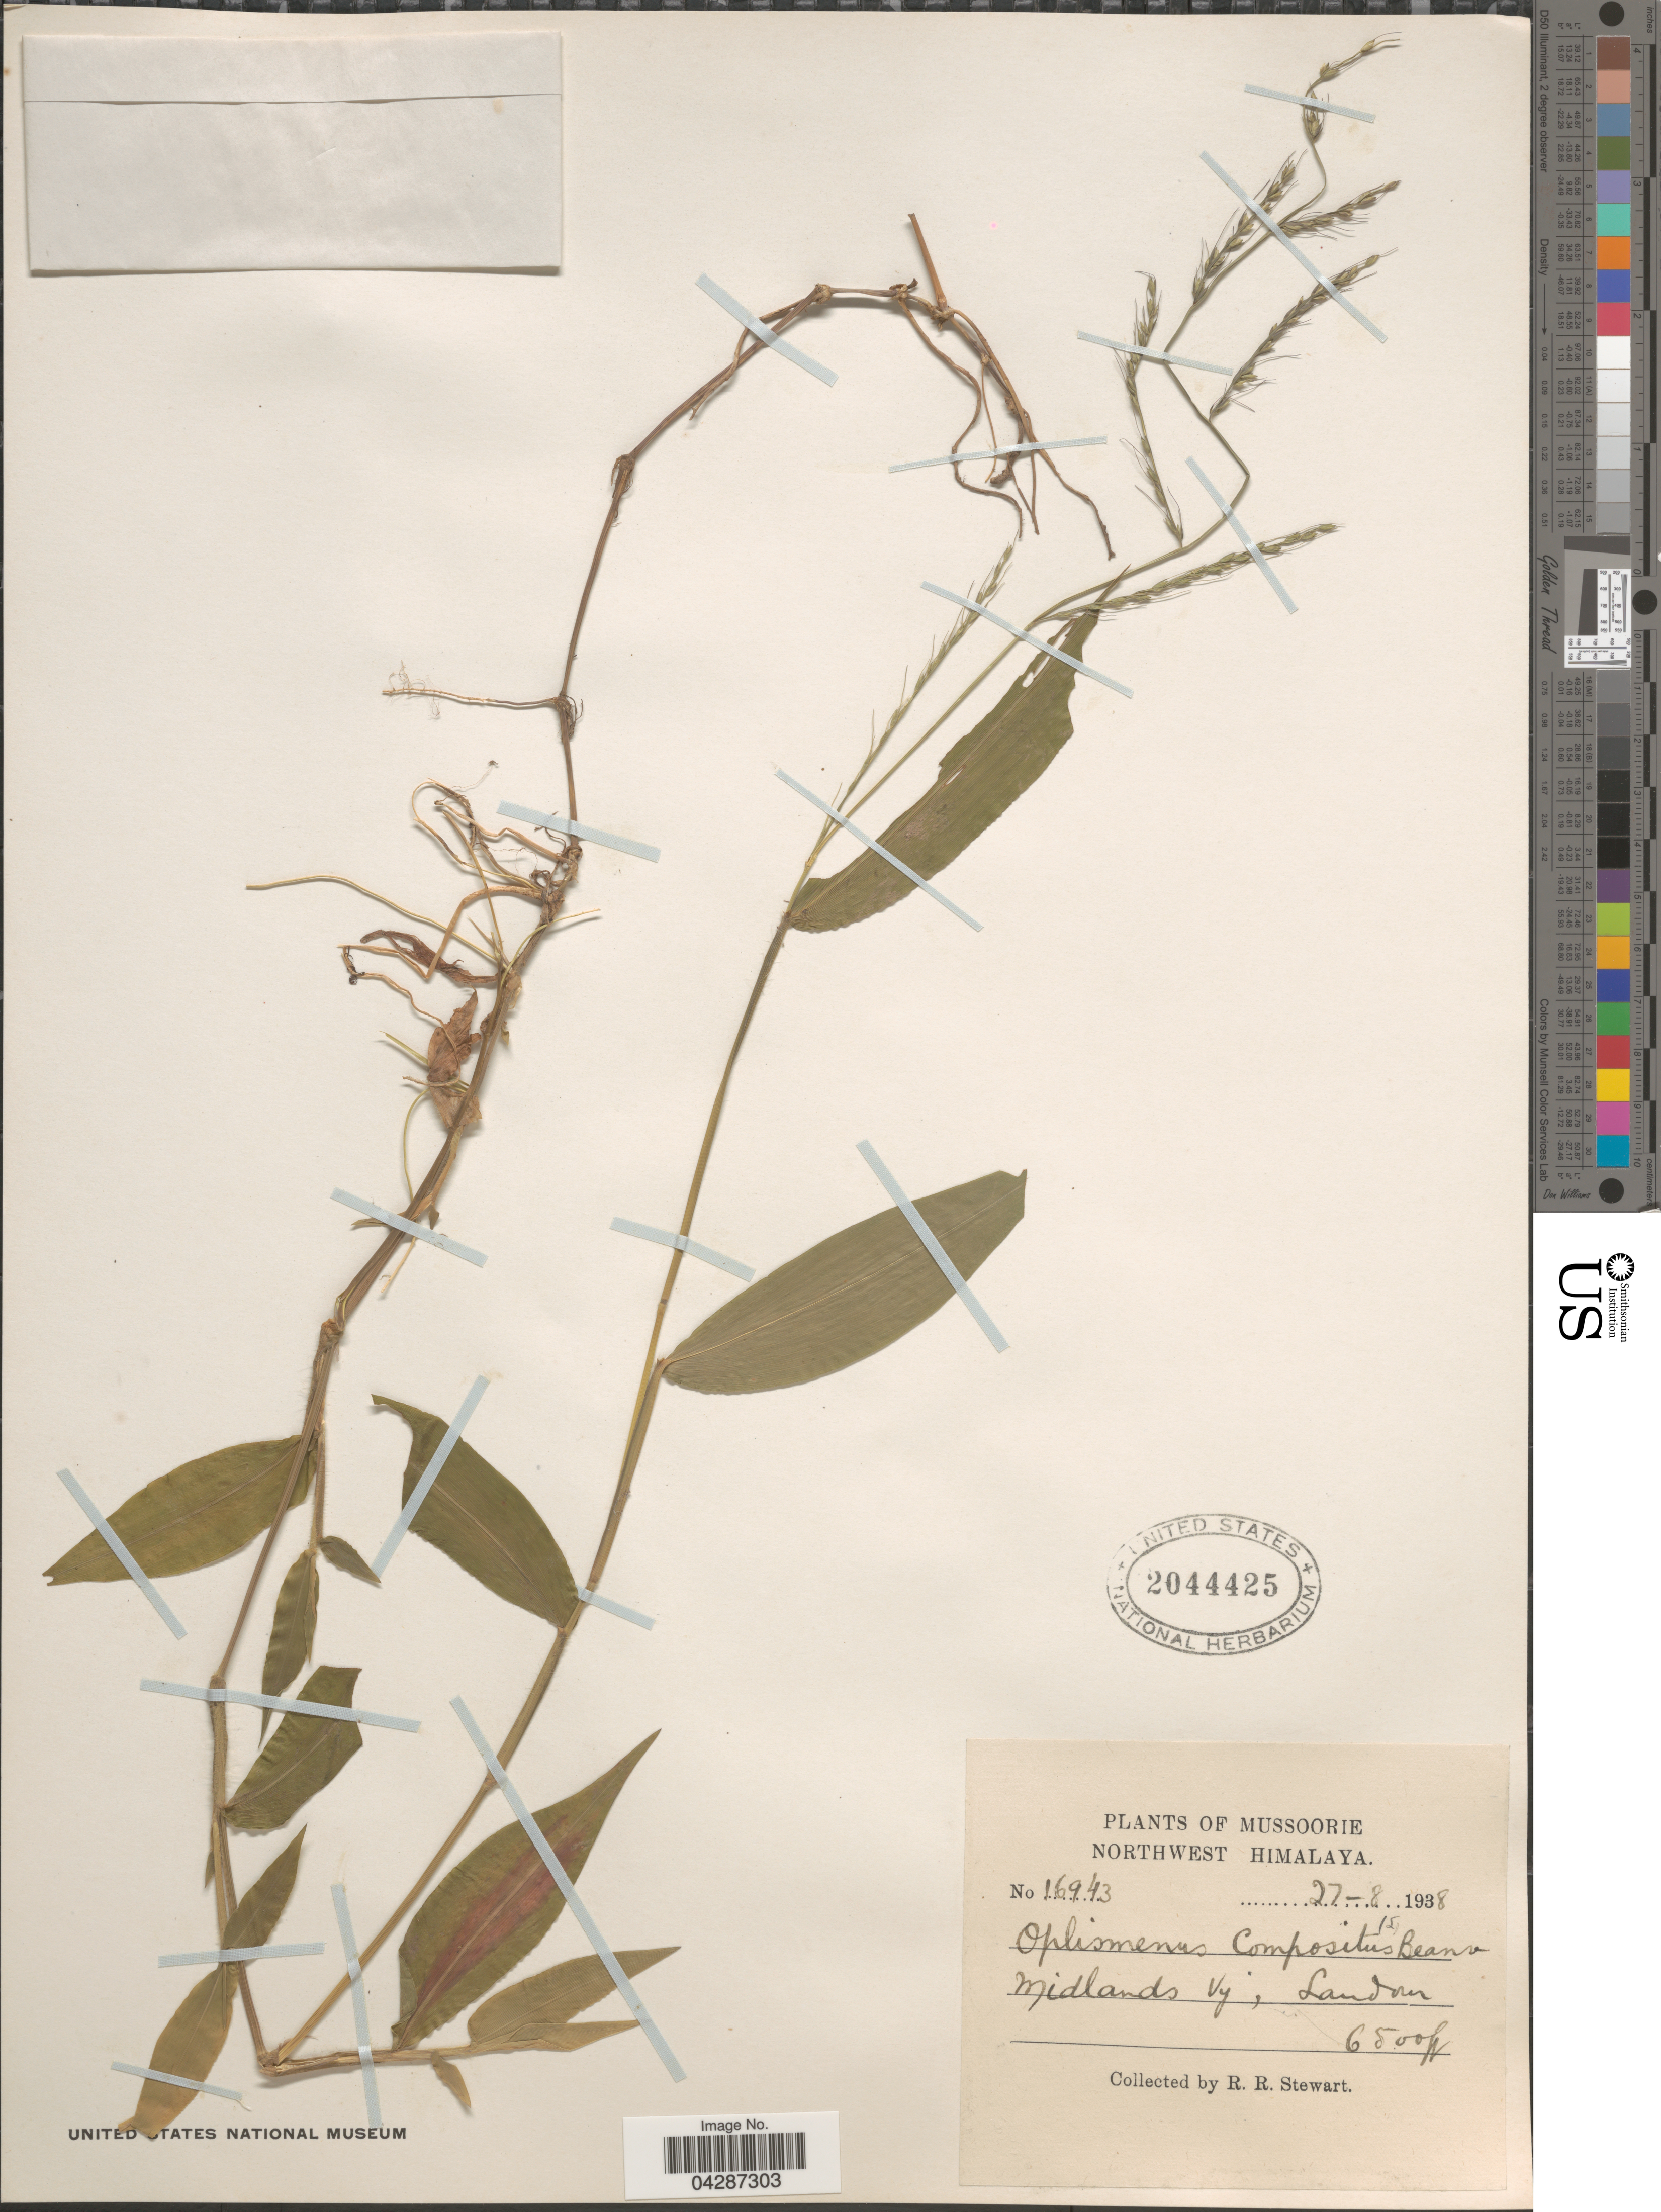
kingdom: Plantae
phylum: Tracheophyta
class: Liliopsida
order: Poales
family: Poaceae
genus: Oplismenus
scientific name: Oplismenus compositus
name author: (L.) P. Beauv.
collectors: R. Stewart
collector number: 16943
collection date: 1938-08-27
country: India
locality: Mussoorie. Northwest Himalaya. Midlands Vy; Landour.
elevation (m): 1981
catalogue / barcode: US 2044425